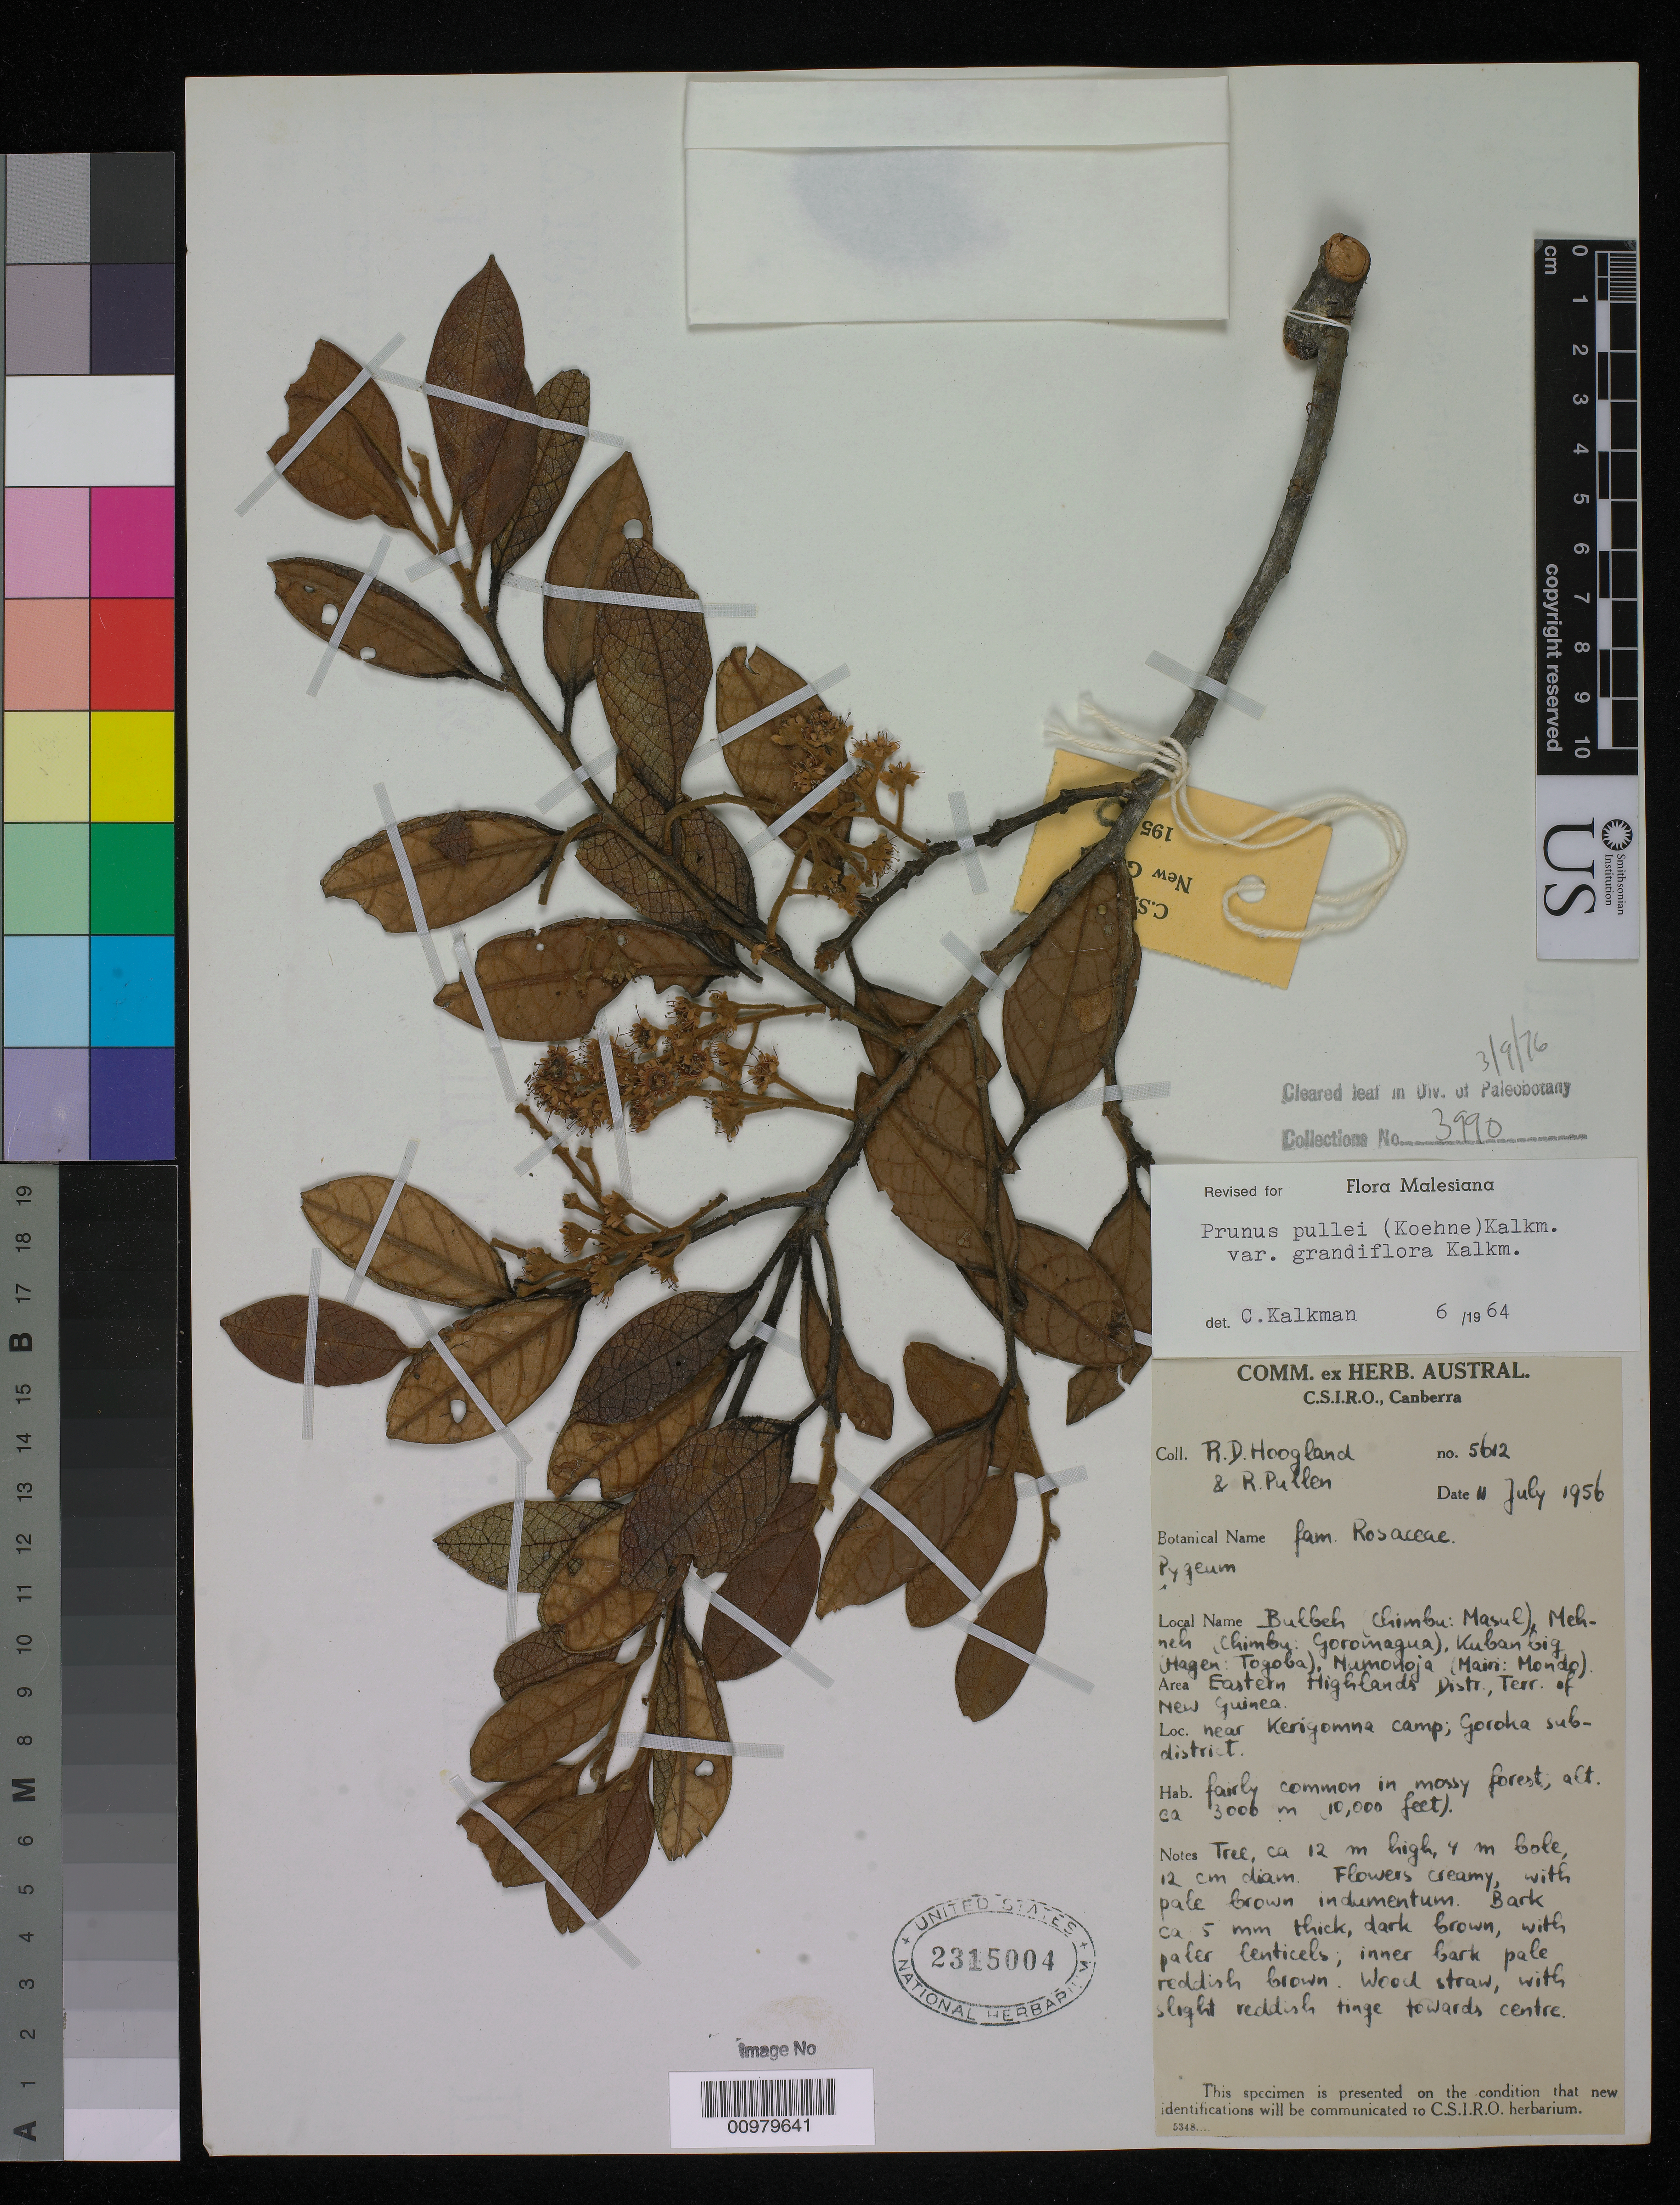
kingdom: Plantae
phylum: Tracheophyta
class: Magnoliopsida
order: Rosales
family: Rosaceae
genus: Prunus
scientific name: Prunus pullei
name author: (Koehne) Kalkman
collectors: R. D. Hoogland & R. Pullen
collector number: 5612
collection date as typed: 11 Jul 1956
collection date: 1956-07-11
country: Papua New Guinea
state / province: Eastern Highlands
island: New Guinea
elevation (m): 3000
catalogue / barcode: US 2315004